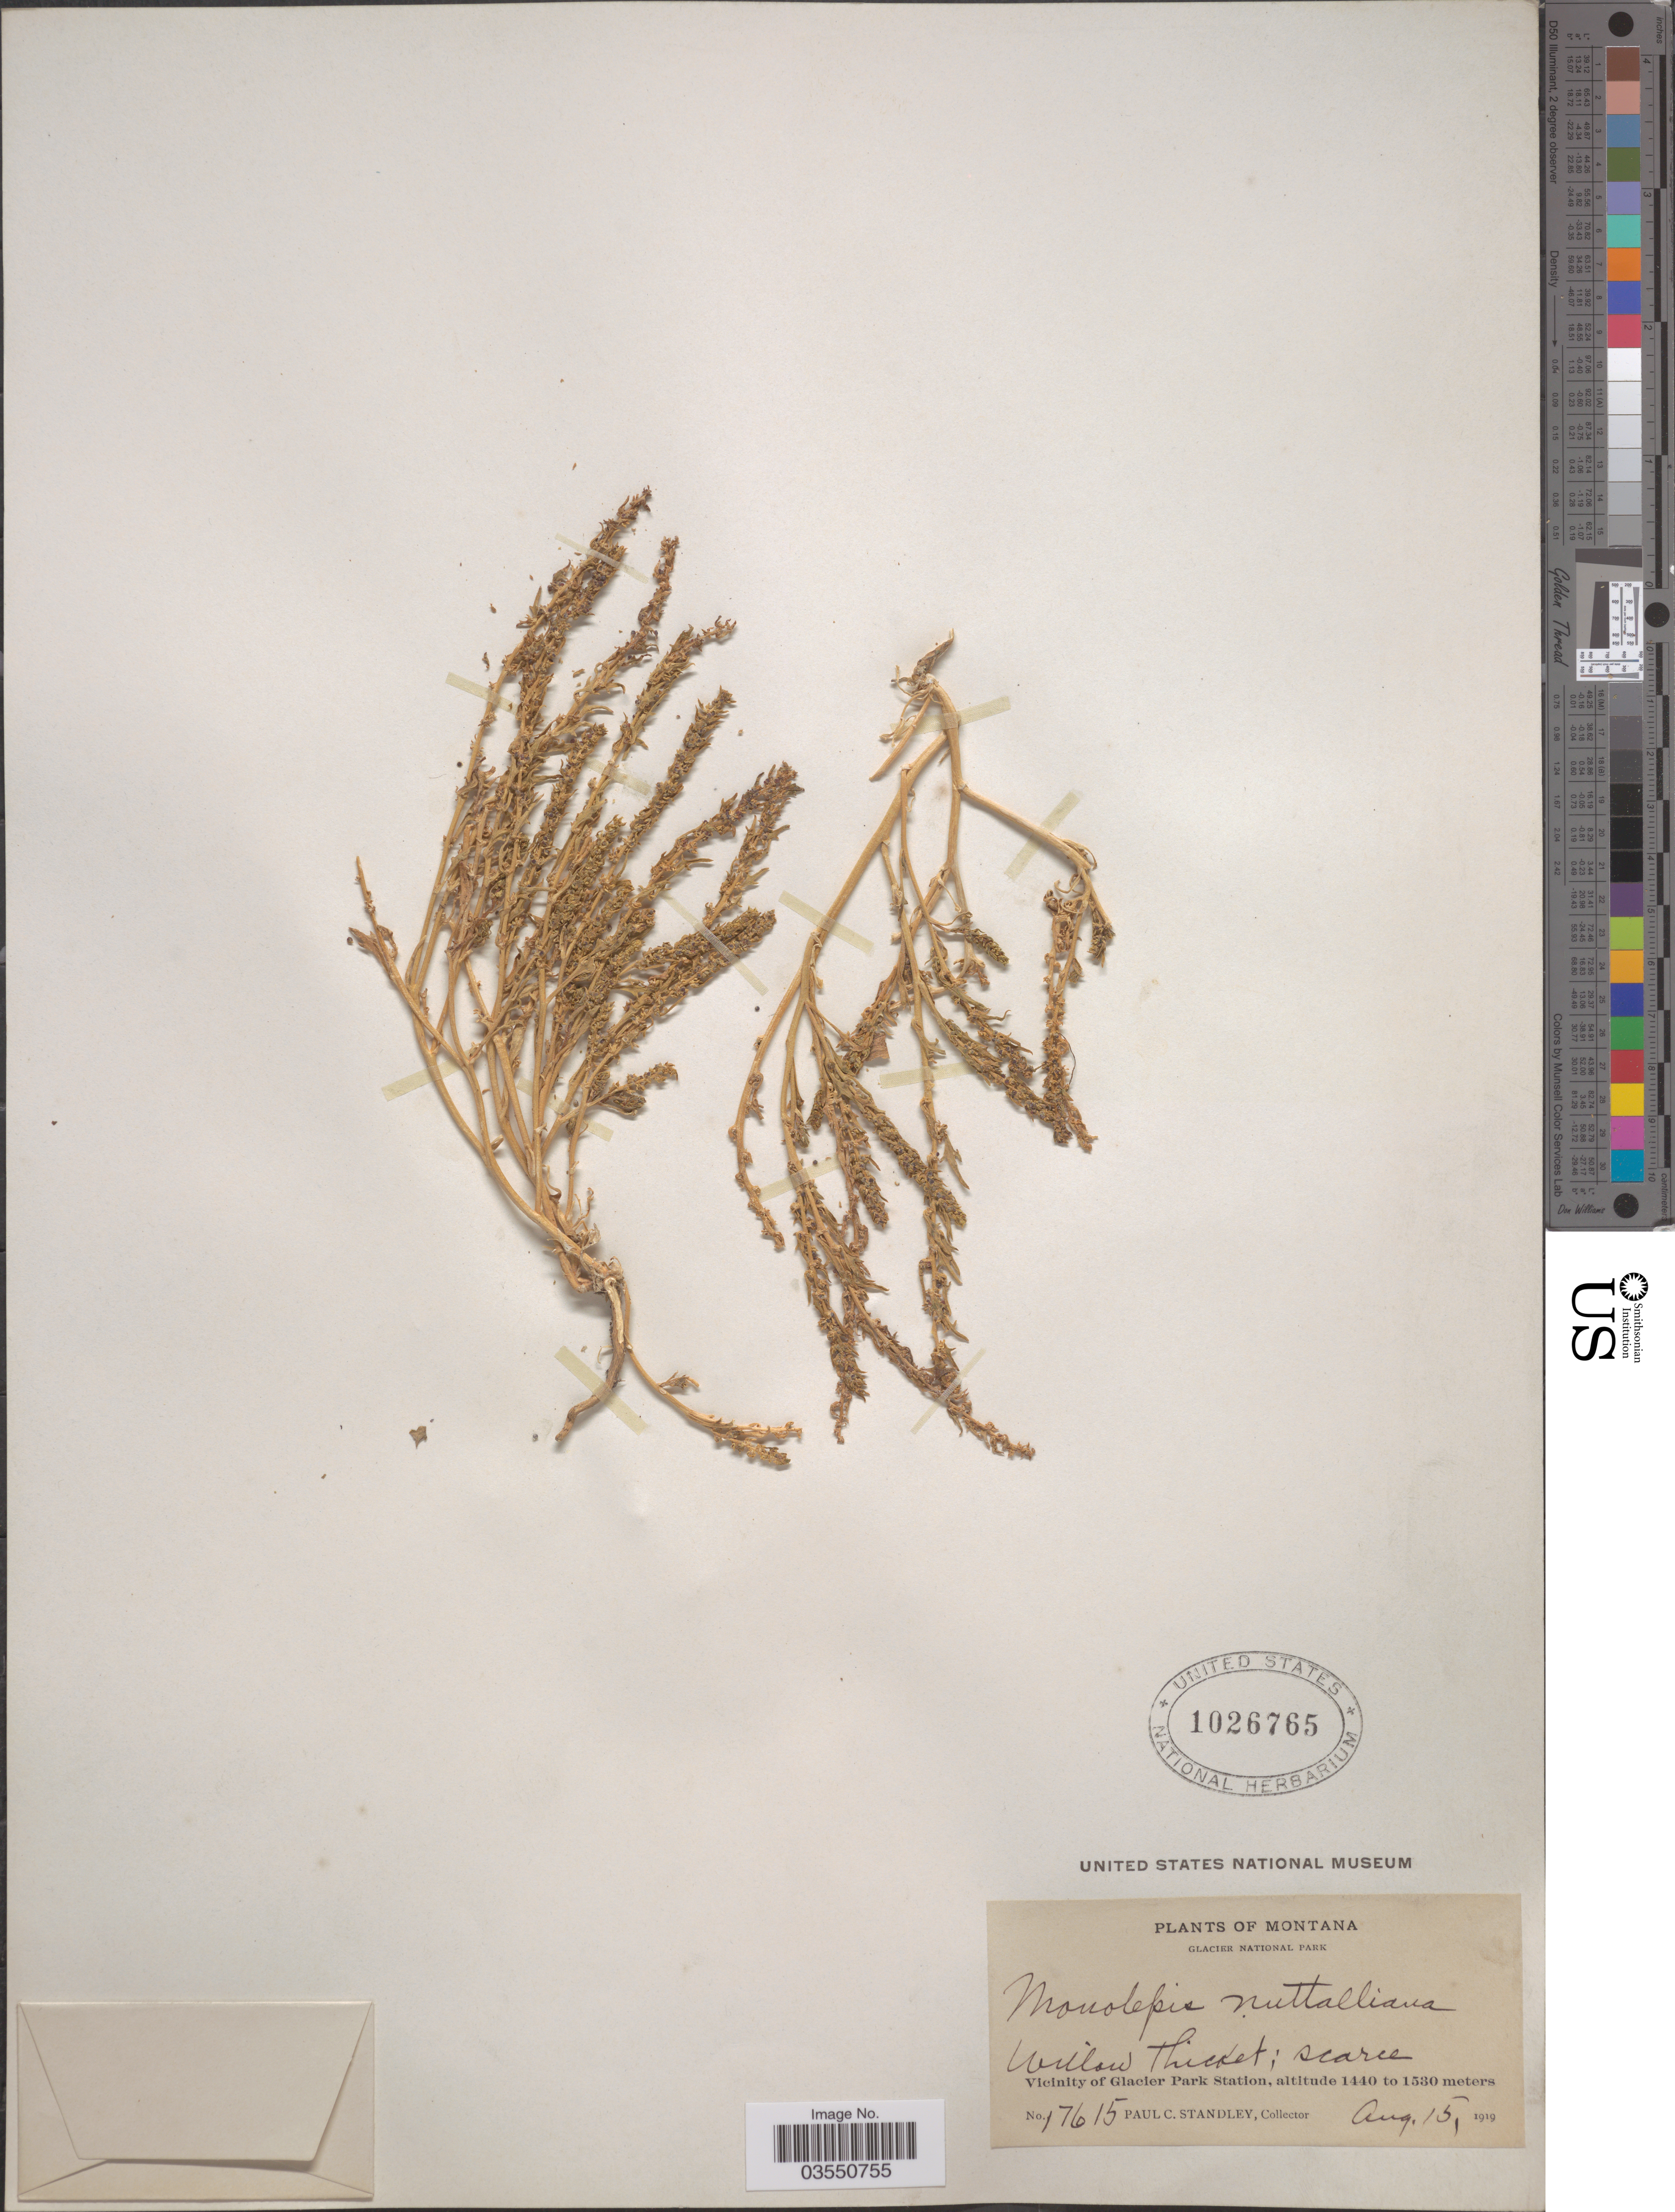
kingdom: Plantae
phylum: Tracheophyta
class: Magnoliopsida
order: Caryophyllales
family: Amaranthaceae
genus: Blitum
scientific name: Blitum nuttallianum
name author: Schult.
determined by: U.S. National Herbarium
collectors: P. C. Standley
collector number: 17615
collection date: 1919-08-15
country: United States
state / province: Montana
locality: Glacier National Park. Vicinity of Glacier Park Station.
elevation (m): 1440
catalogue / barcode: US 1026765